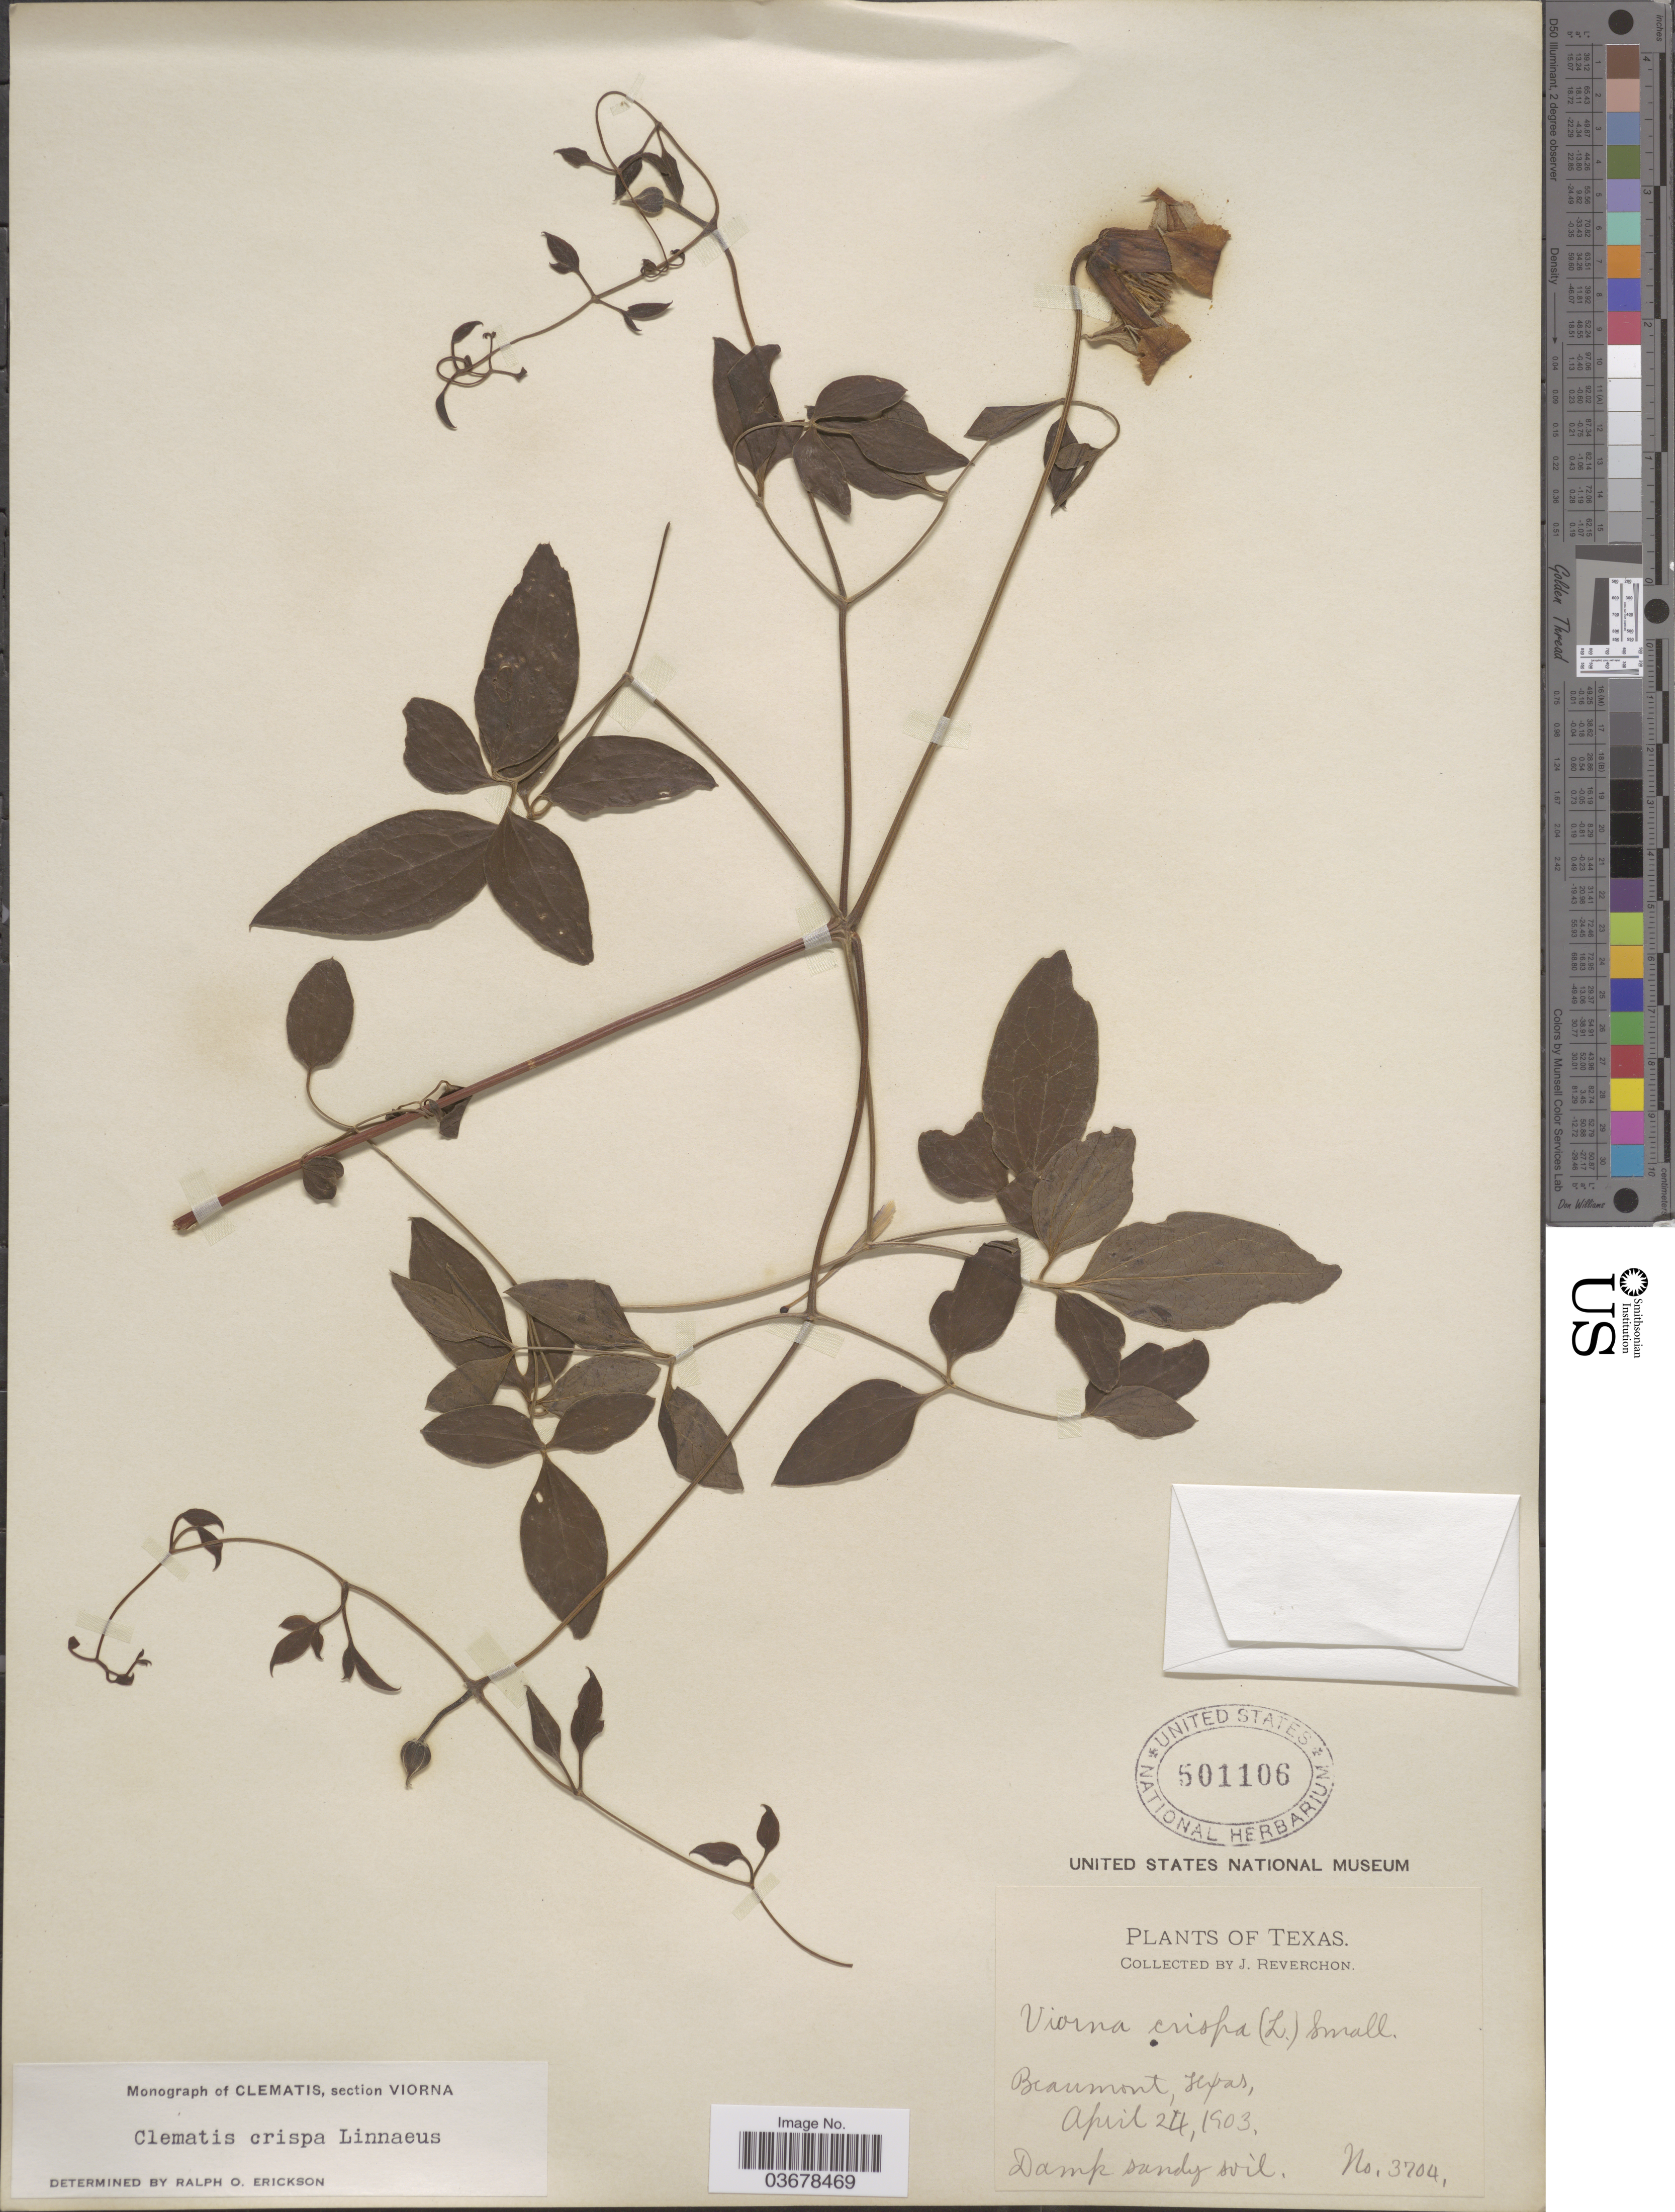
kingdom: Plantae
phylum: Tracheophyta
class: Magnoliopsida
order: Ranunculales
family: Ranunculaceae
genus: Clematis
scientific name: Clematis viorna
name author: L.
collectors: J. Reverchon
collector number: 3704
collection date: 1903-04-24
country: United States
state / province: Texas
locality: Beaumont.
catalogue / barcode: US 501106